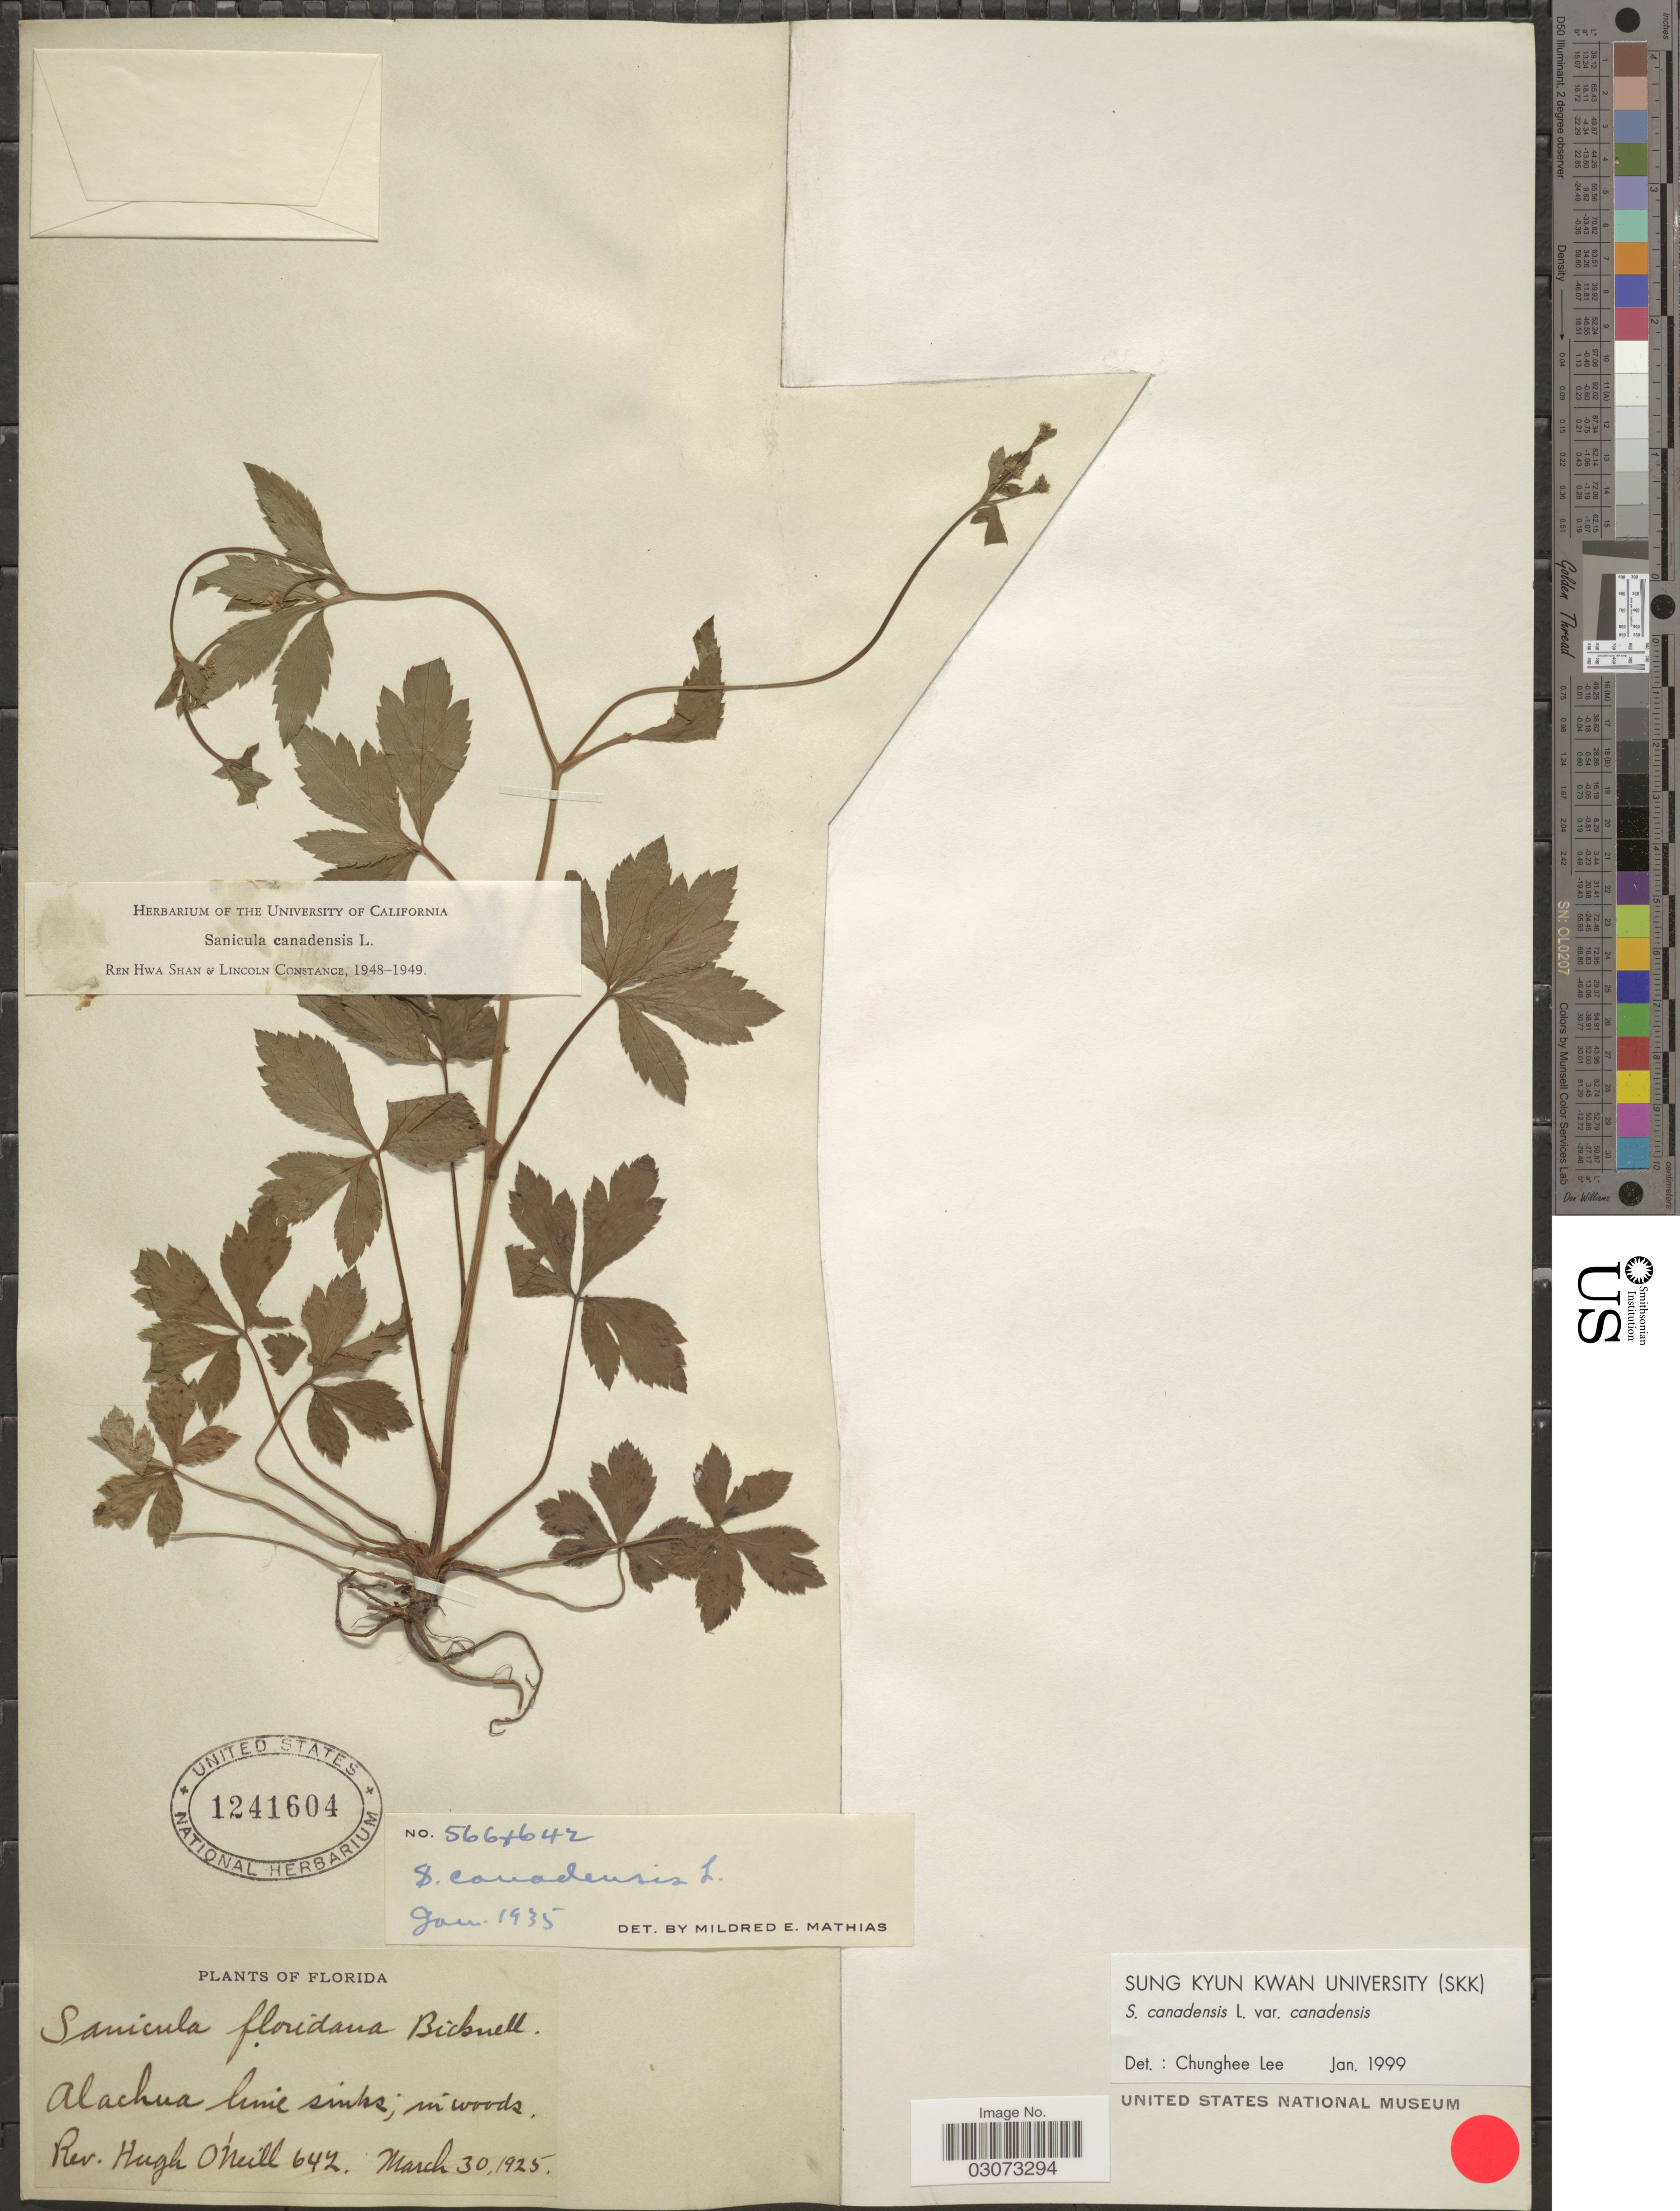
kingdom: Plantae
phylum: Tracheophyta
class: Magnoliopsida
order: Apiales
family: Apiaceae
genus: Sanicula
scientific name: Sanicula canadensis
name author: L.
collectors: H. O'Neill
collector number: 642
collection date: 1925-03-30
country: United States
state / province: Florida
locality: Alachua line sinks, in woods.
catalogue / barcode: US 1241604